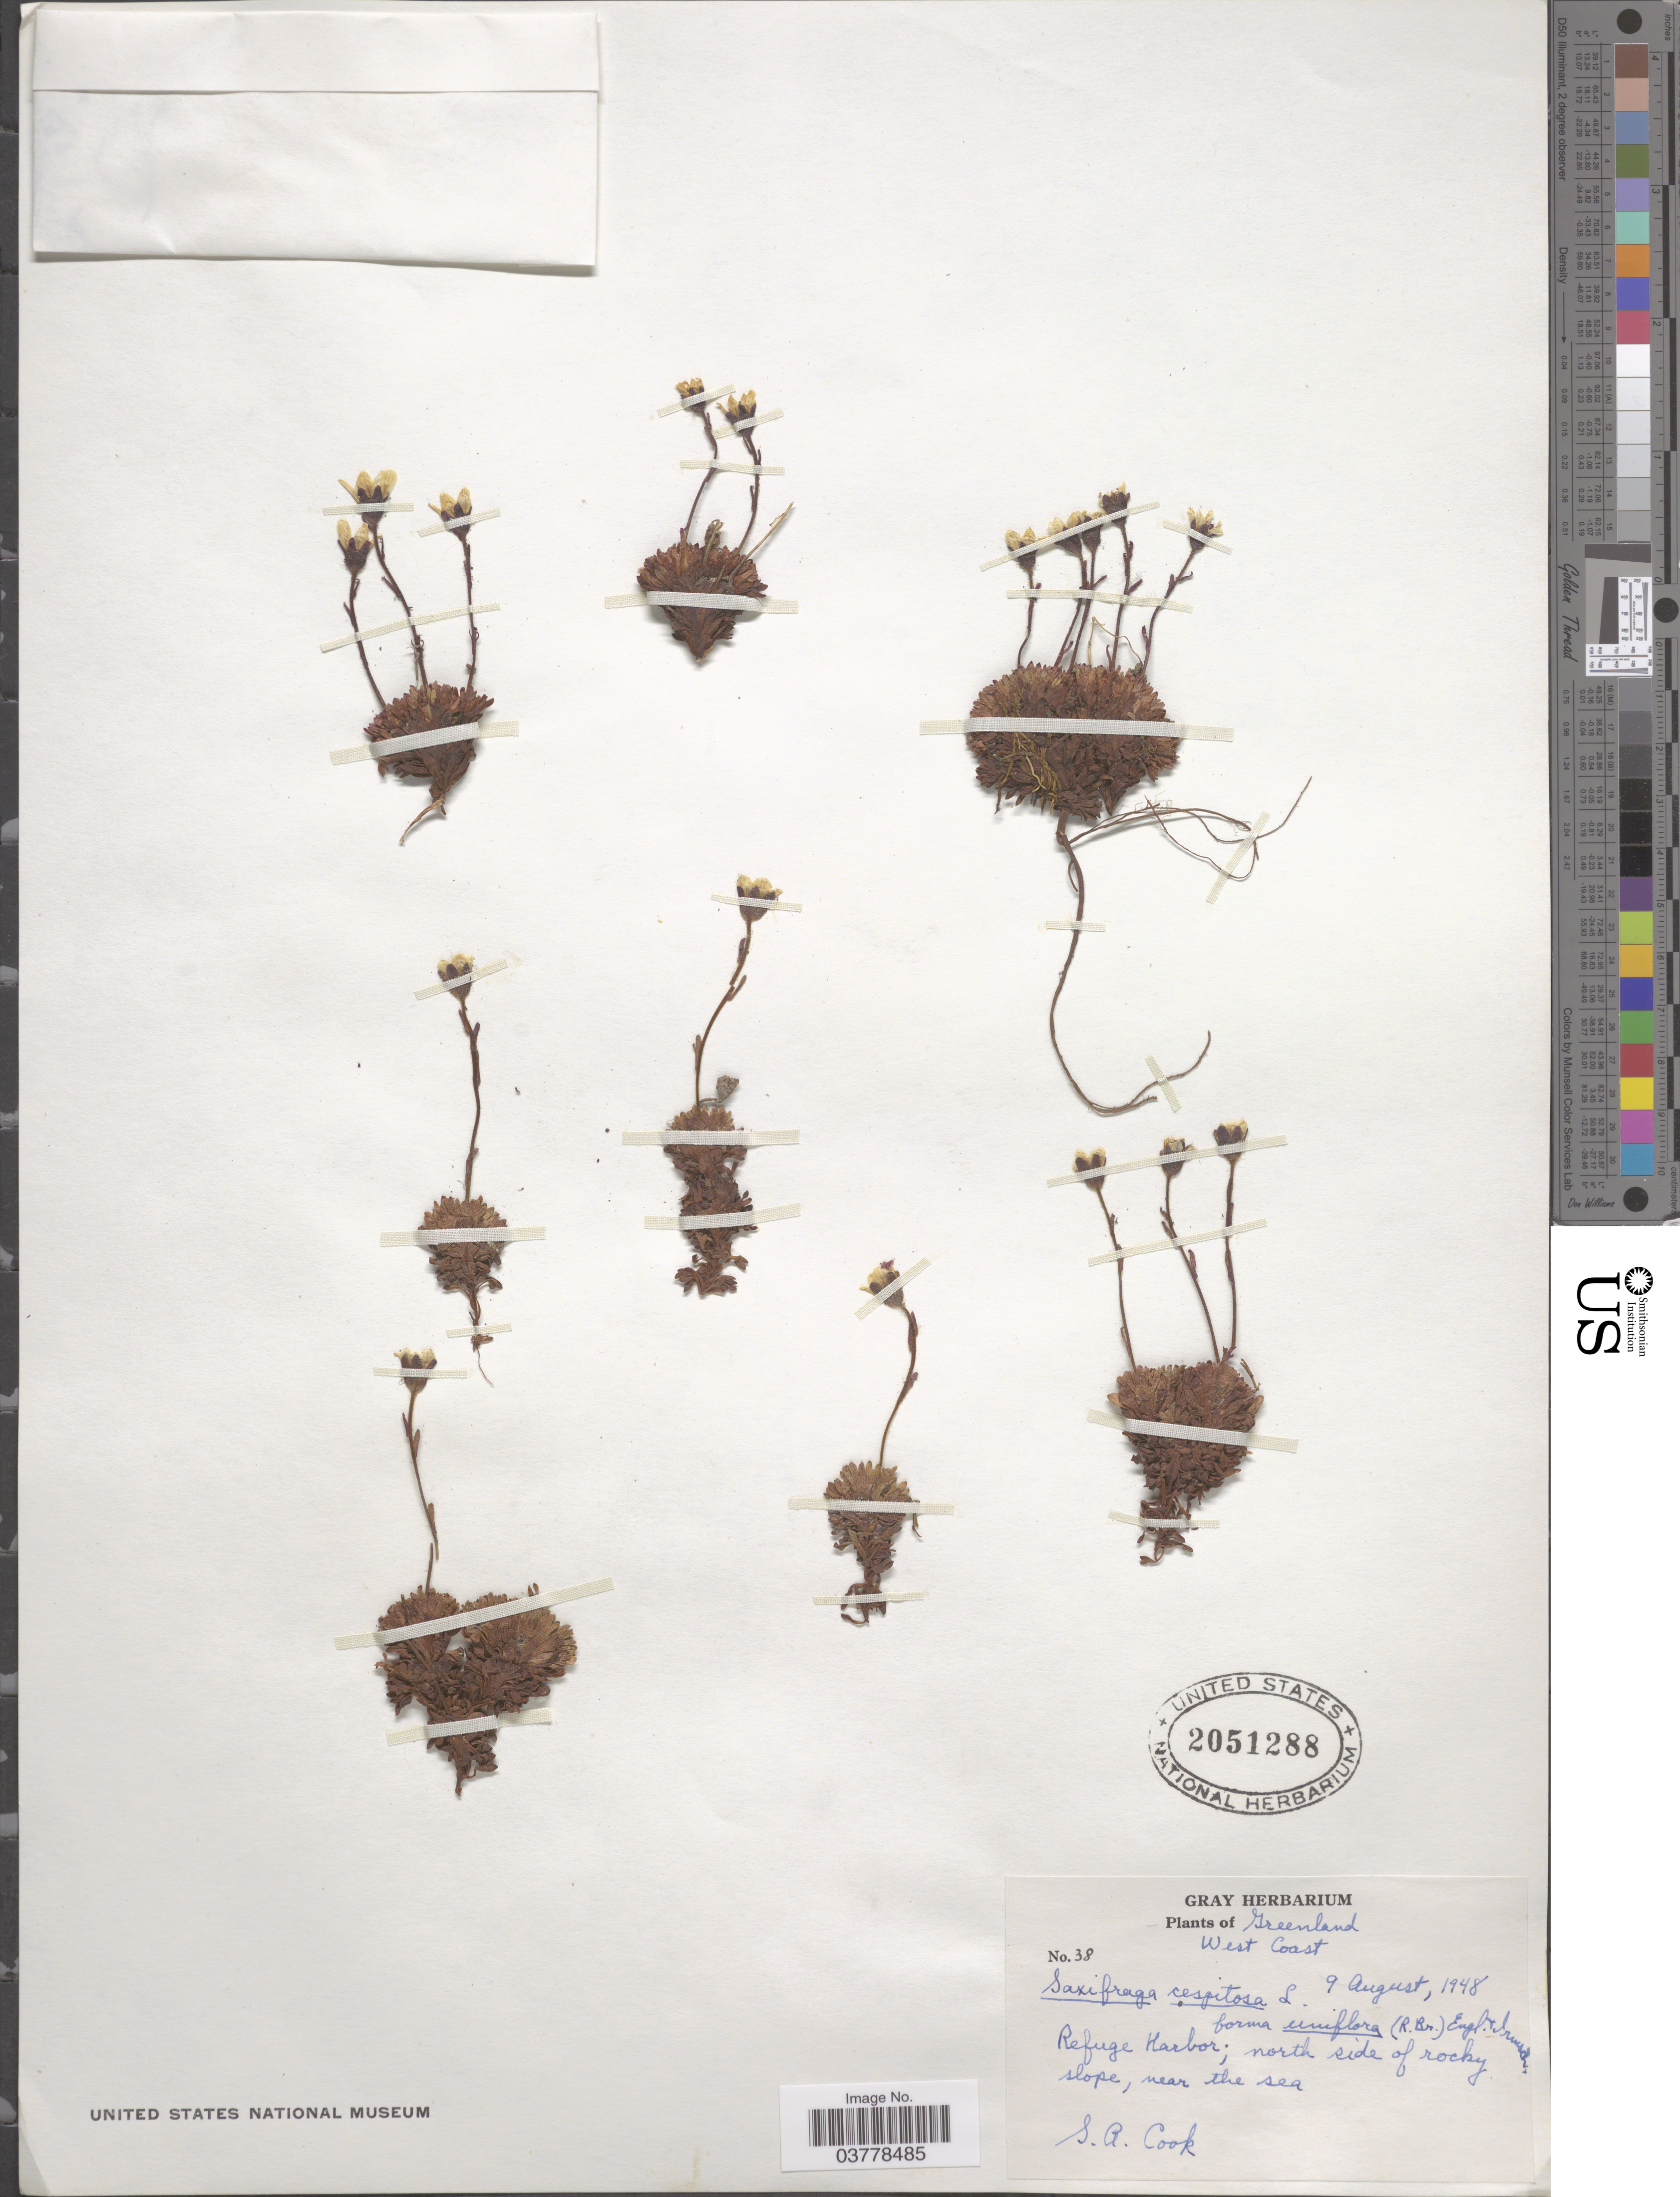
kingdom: Plantae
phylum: Tracheophyta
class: Magnoliopsida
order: Saxifragales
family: Saxifragaceae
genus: Saxifraga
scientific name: Saxifraga caespitosa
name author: L.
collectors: S. A. Cook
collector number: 38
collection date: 1948-08-09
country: Greenland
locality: West Coast. Refuge Harbor; north side of rocky slope, near the sea.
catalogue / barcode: US 2051288